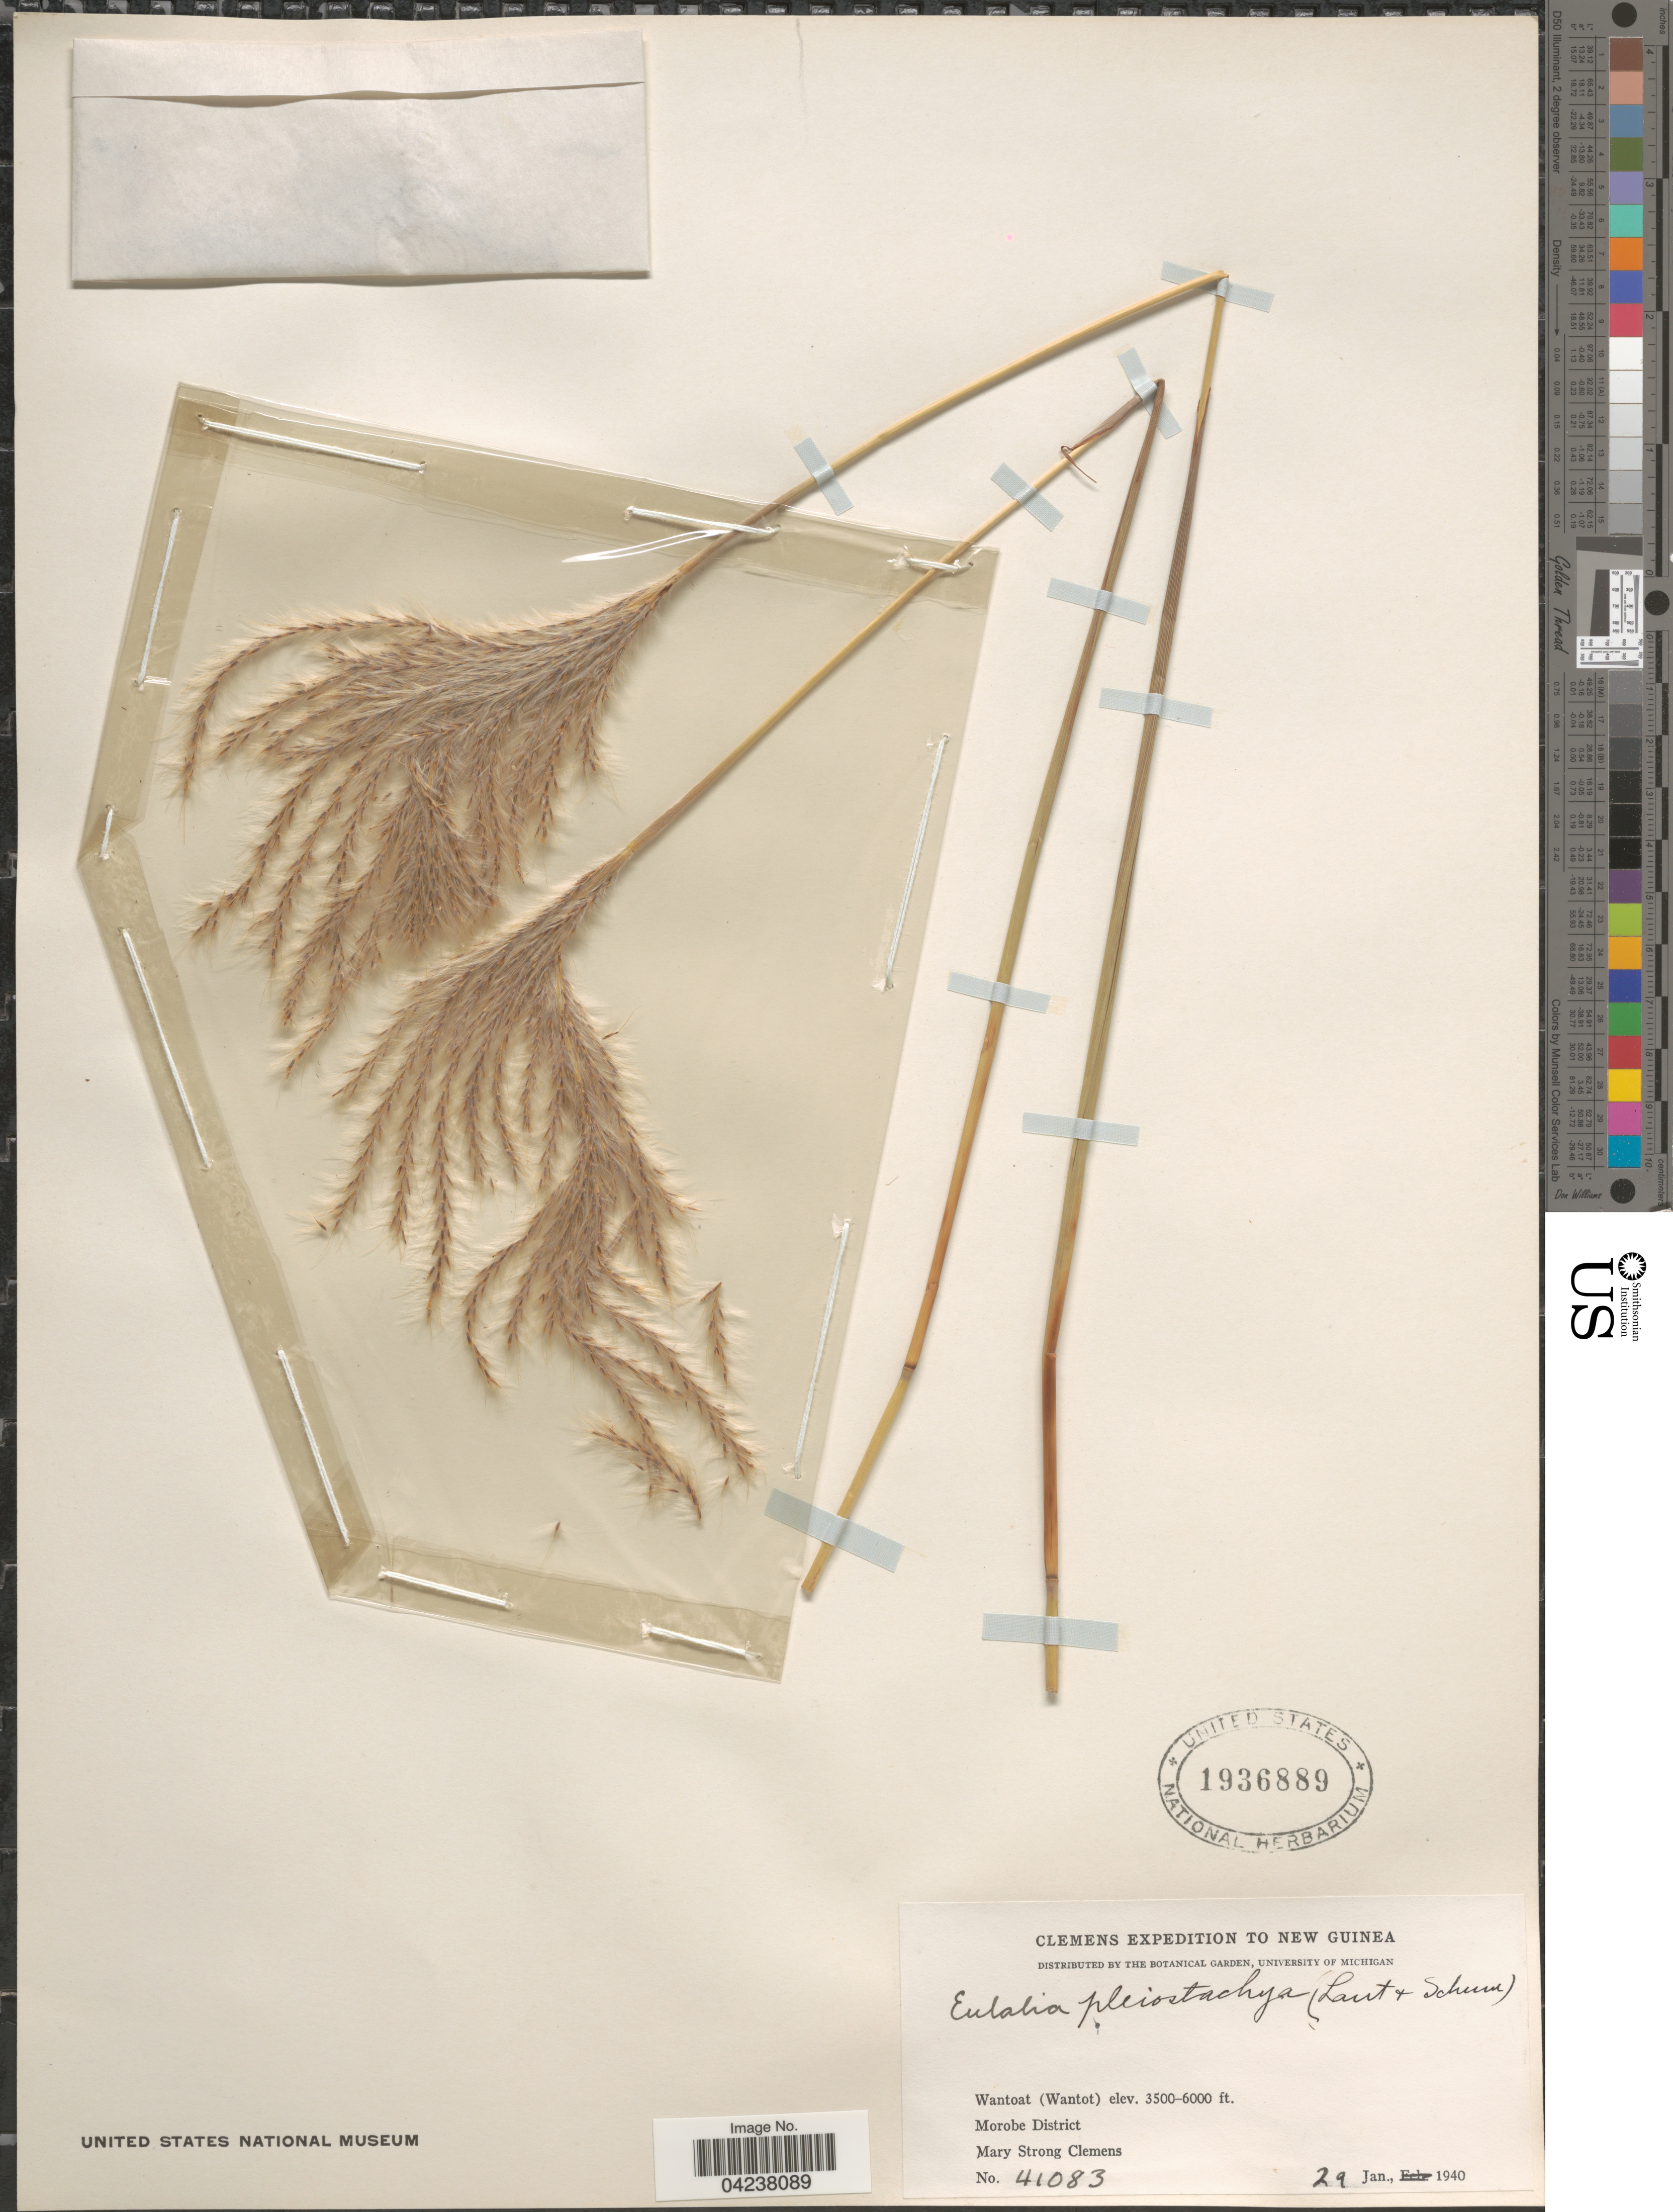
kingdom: Plantae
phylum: Tracheophyta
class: Liliopsida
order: Poales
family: Poaceae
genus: Microstegium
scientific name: Microstegium spectabile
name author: (Trin.) A. Camus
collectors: M. S. Clemens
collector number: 41083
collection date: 1940-01-29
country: Papua New Guinea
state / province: Morobe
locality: Clemens Expedition to New Guinea. Wantoat (Wantot). Morobe District.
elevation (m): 1067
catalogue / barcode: US 1936889